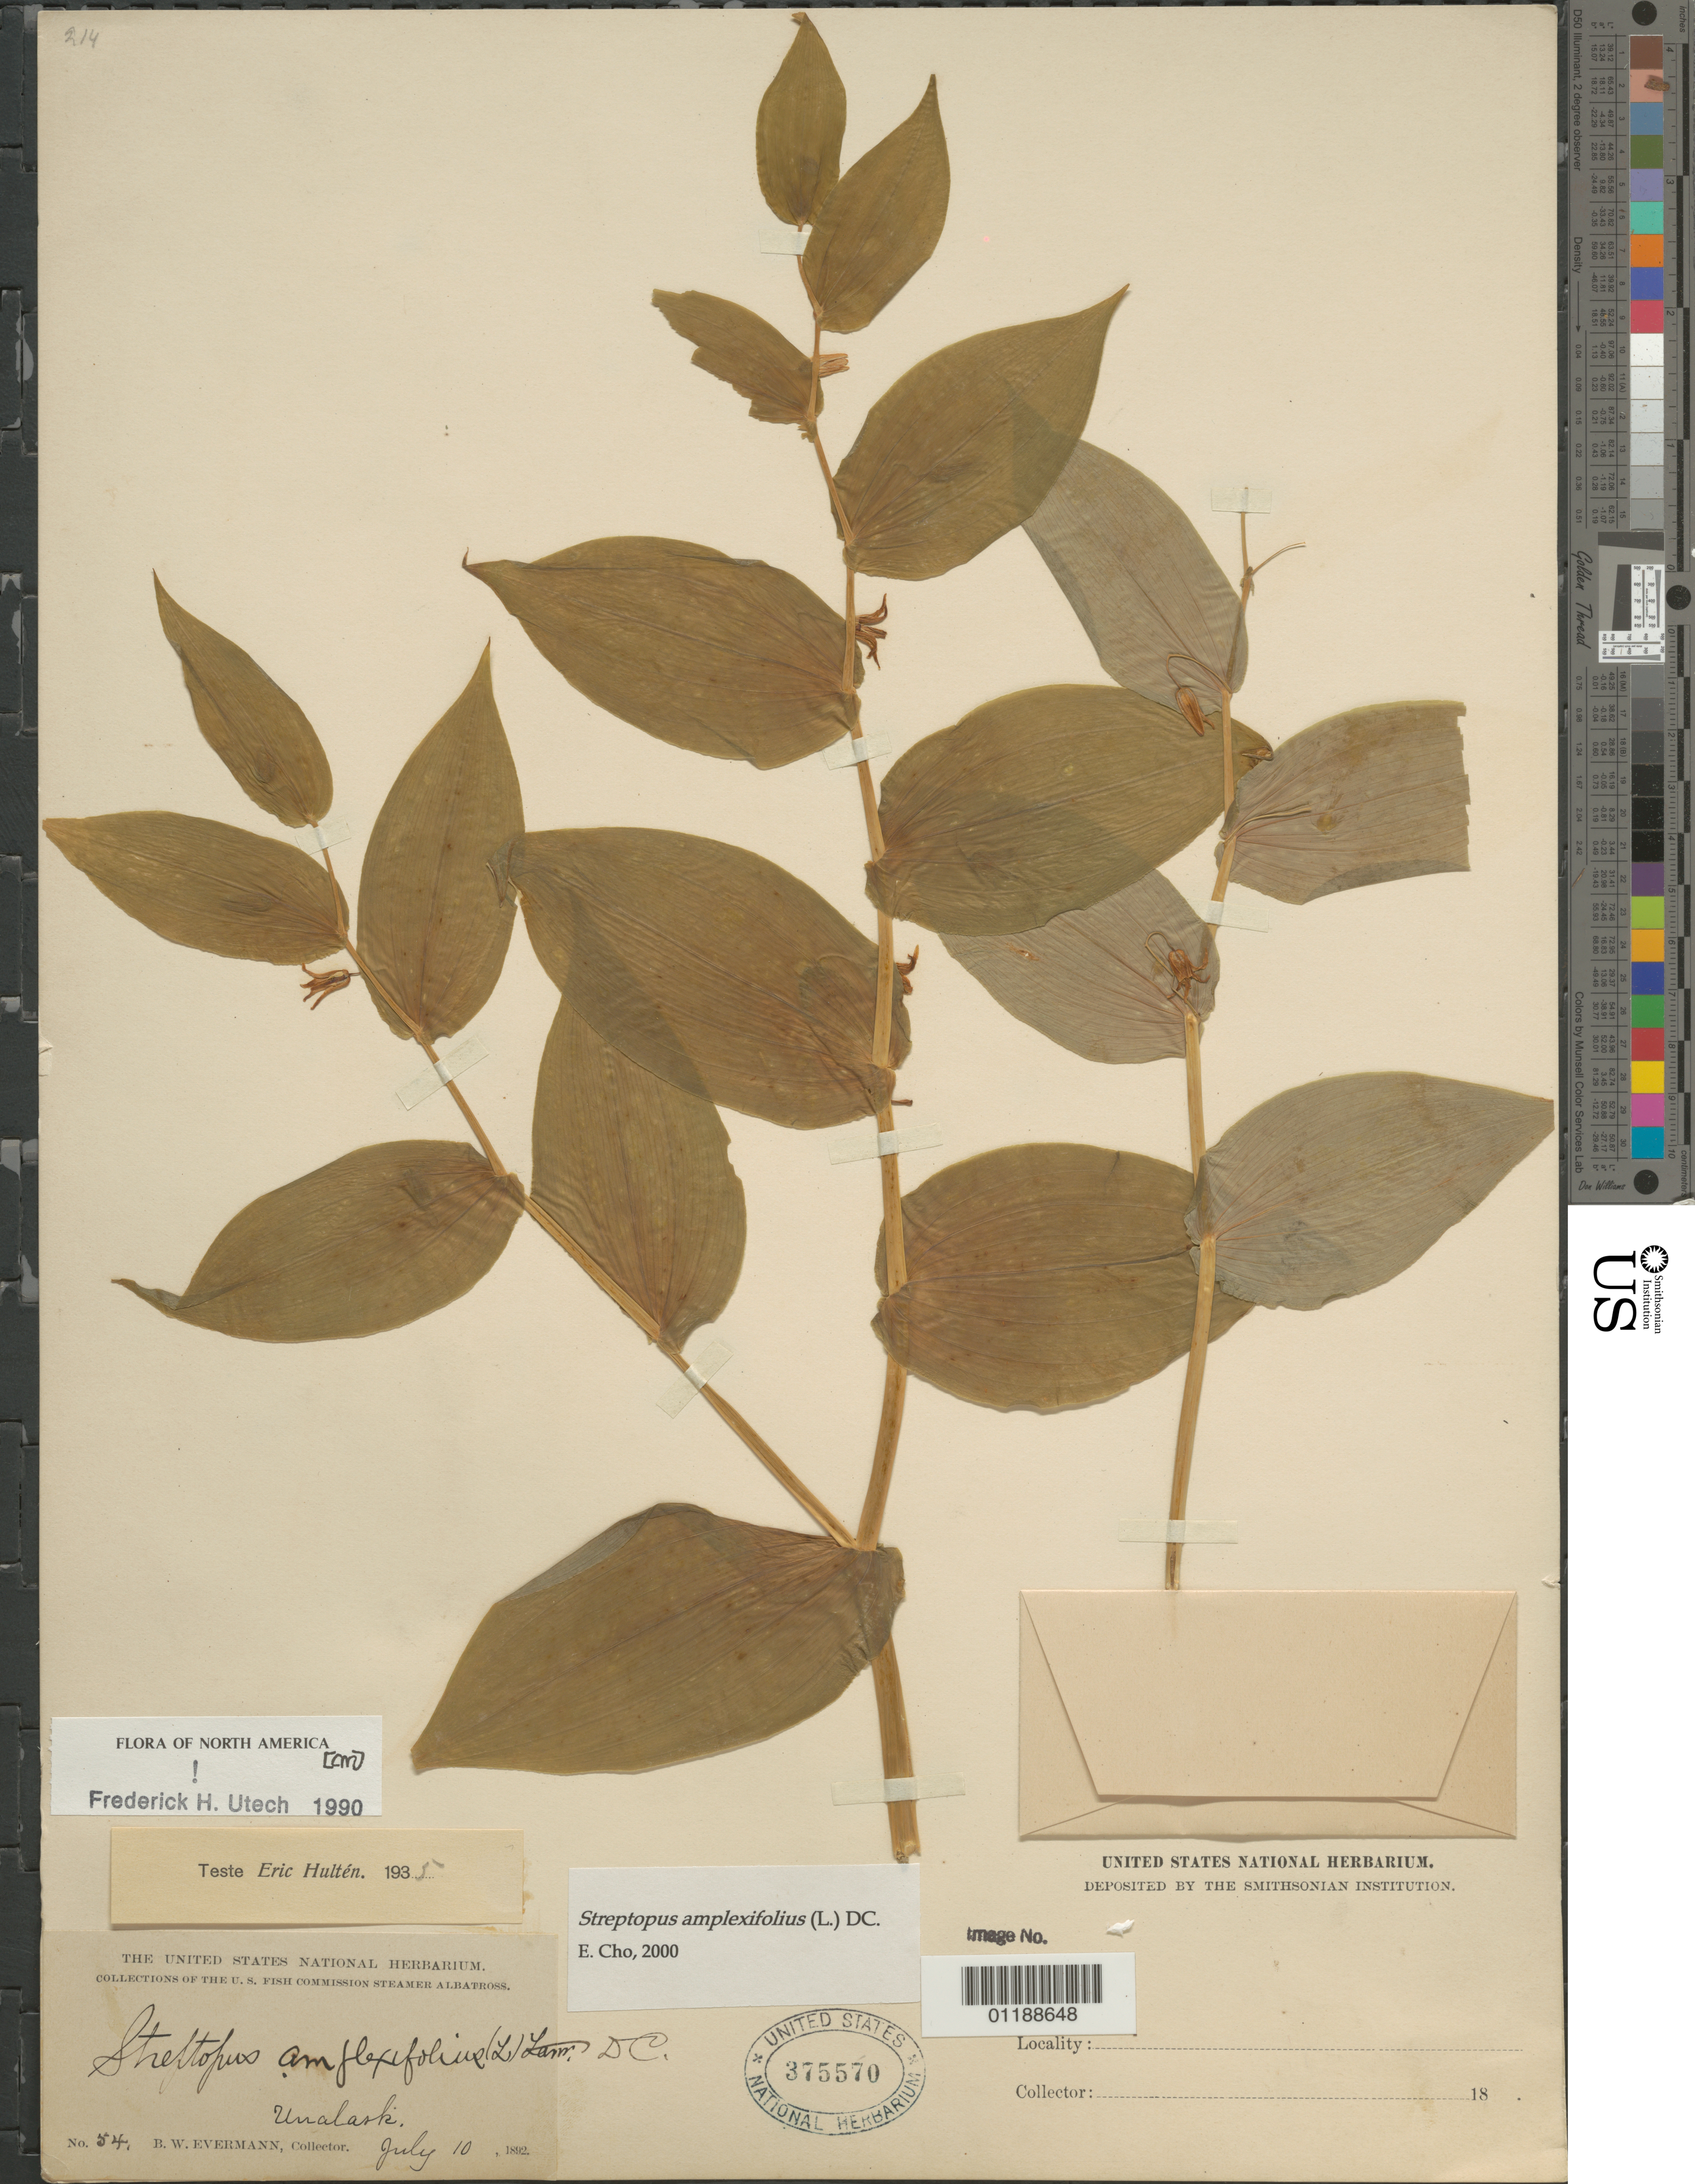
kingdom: Plantae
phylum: Tracheophyta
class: Liliopsida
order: Liliales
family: Liliaceae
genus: Streptopus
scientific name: Streptopus amplexifolius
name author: DC.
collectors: B. W. Evermann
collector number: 54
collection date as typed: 10 Jul 1892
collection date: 1892-07-10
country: United States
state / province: Alaska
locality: Unalaska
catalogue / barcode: US 375570